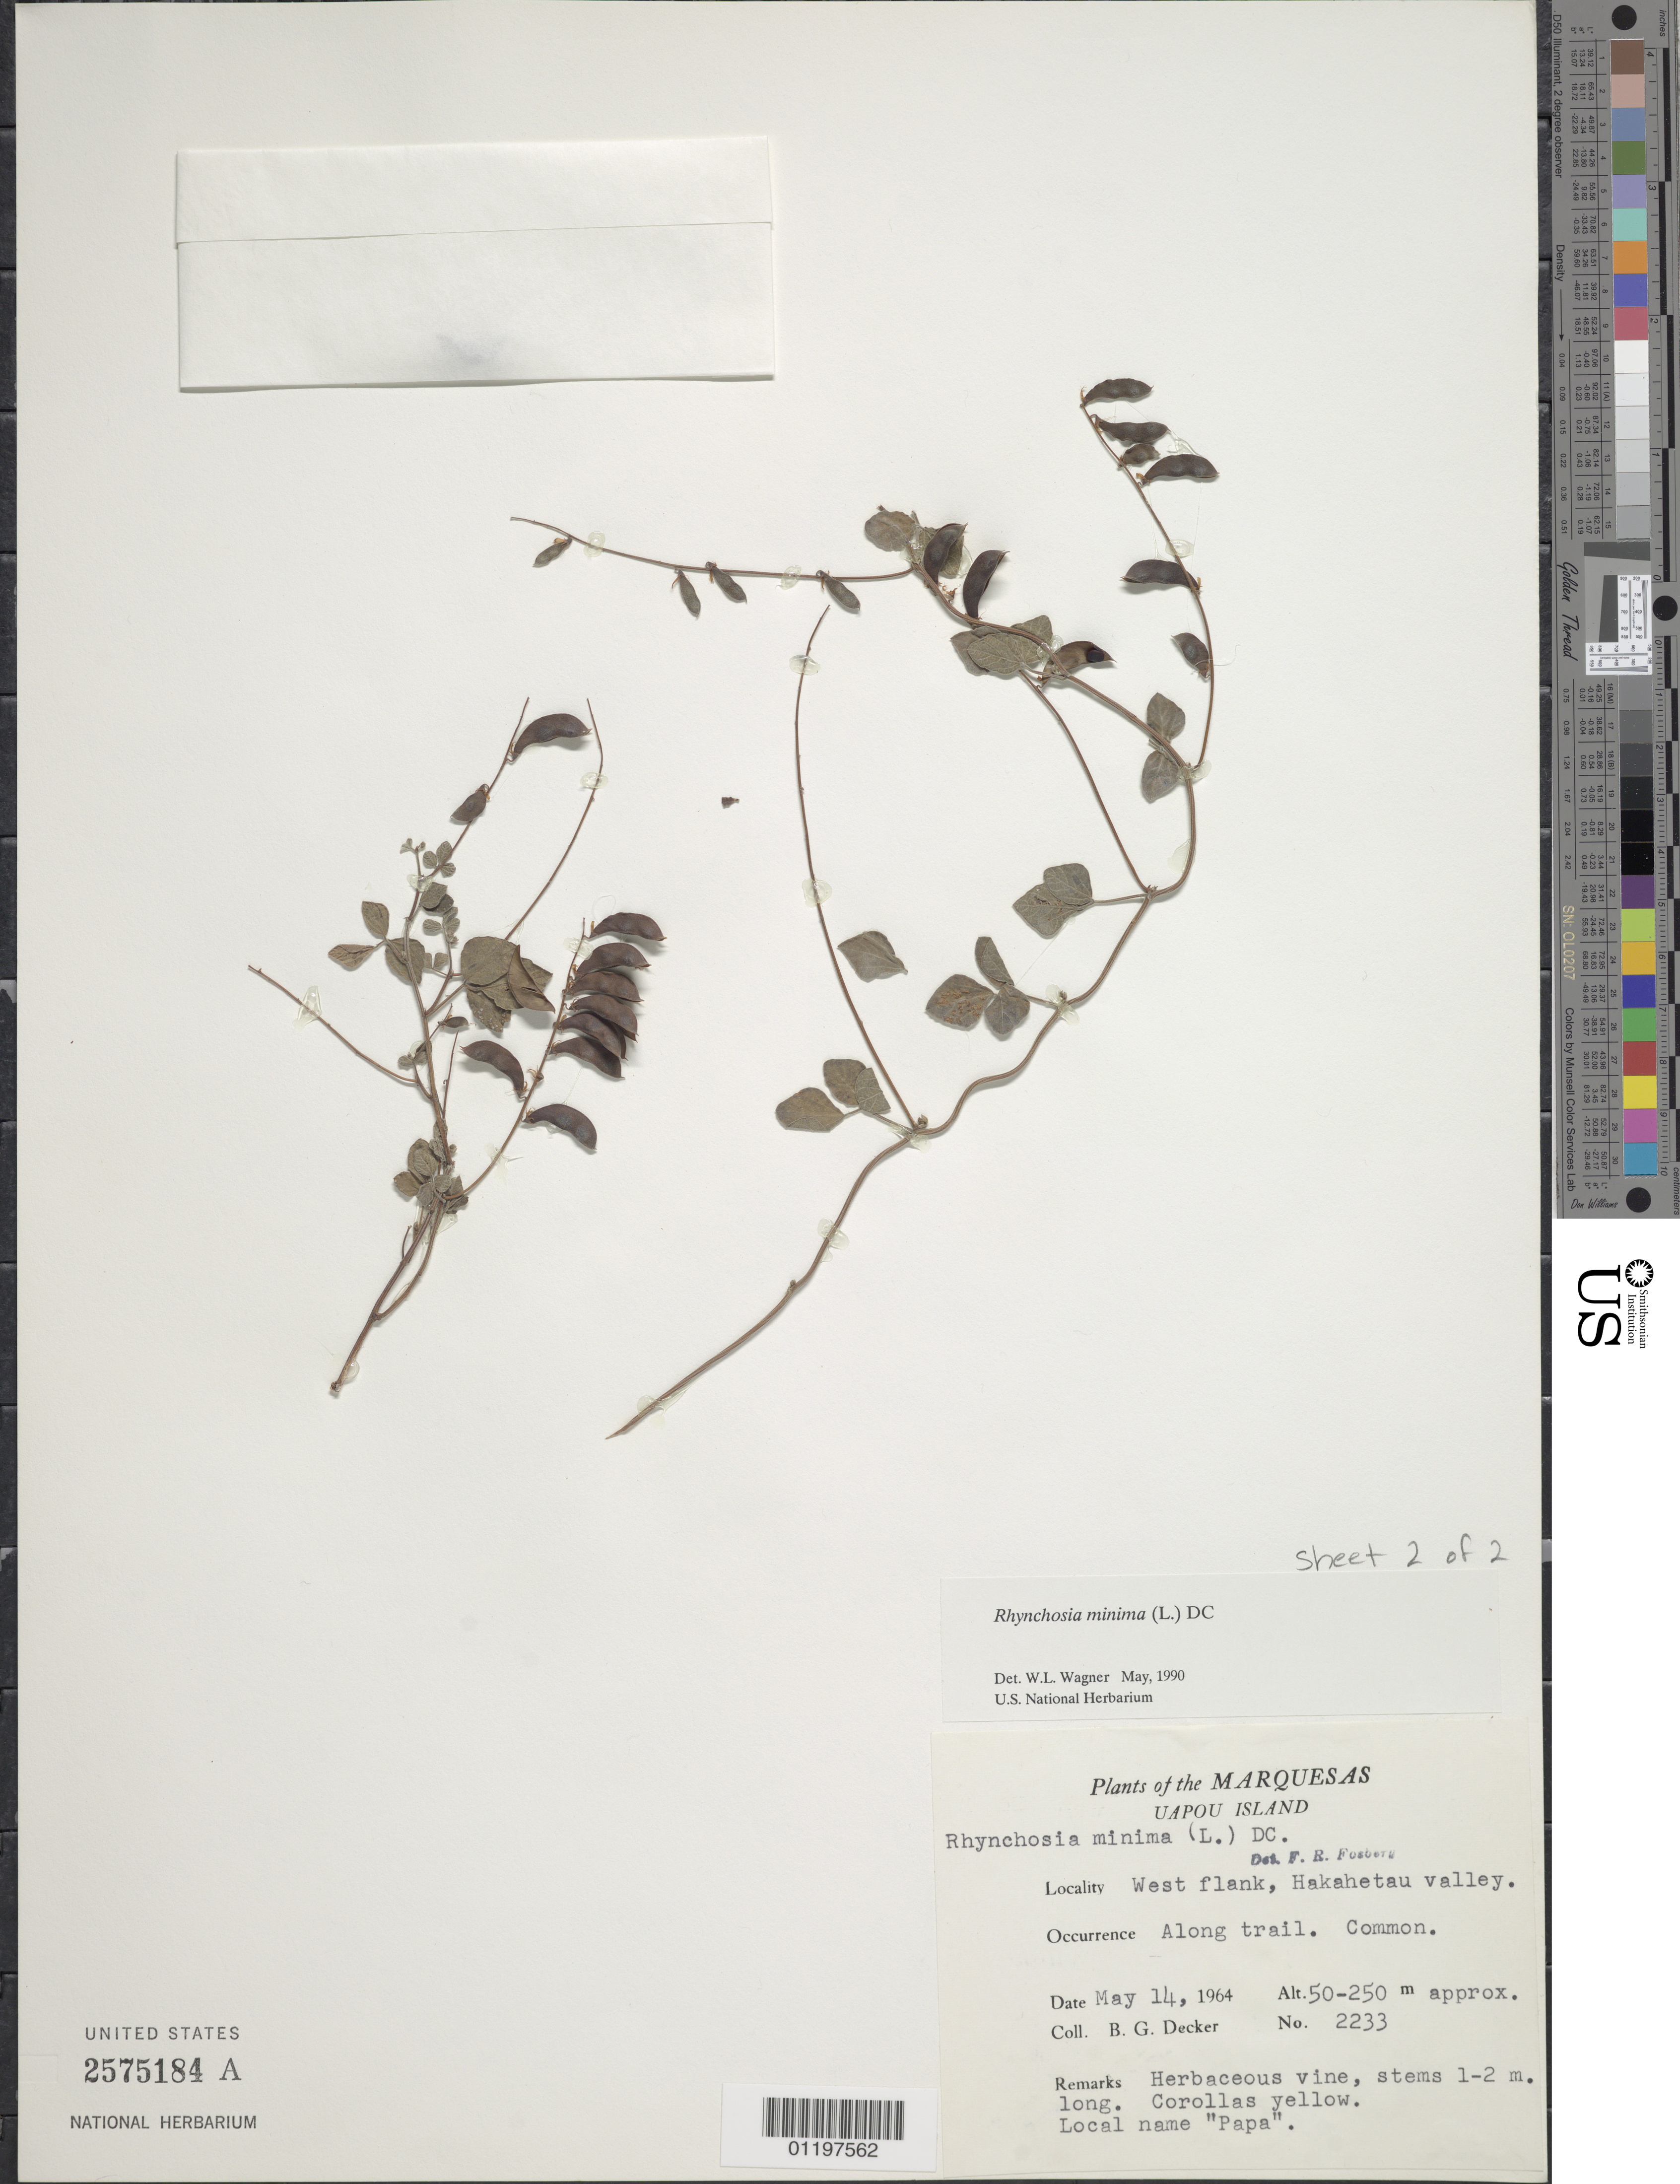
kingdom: Plantae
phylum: Tracheophyta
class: Magnoliopsida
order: Fabales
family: Fabaceae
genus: Rhynchosia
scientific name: Rhynchosia minima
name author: (L.) DC.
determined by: Wagner, W. L., (BOT), Smithsonian Institution - National Museum of Natural History (UNITED STATES)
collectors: B. G. Decker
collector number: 2233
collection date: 1964-05-14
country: French Polynesia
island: Ua Pou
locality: Hakahetau Valley, W flank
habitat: Common along trail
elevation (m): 50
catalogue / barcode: US 2575184A